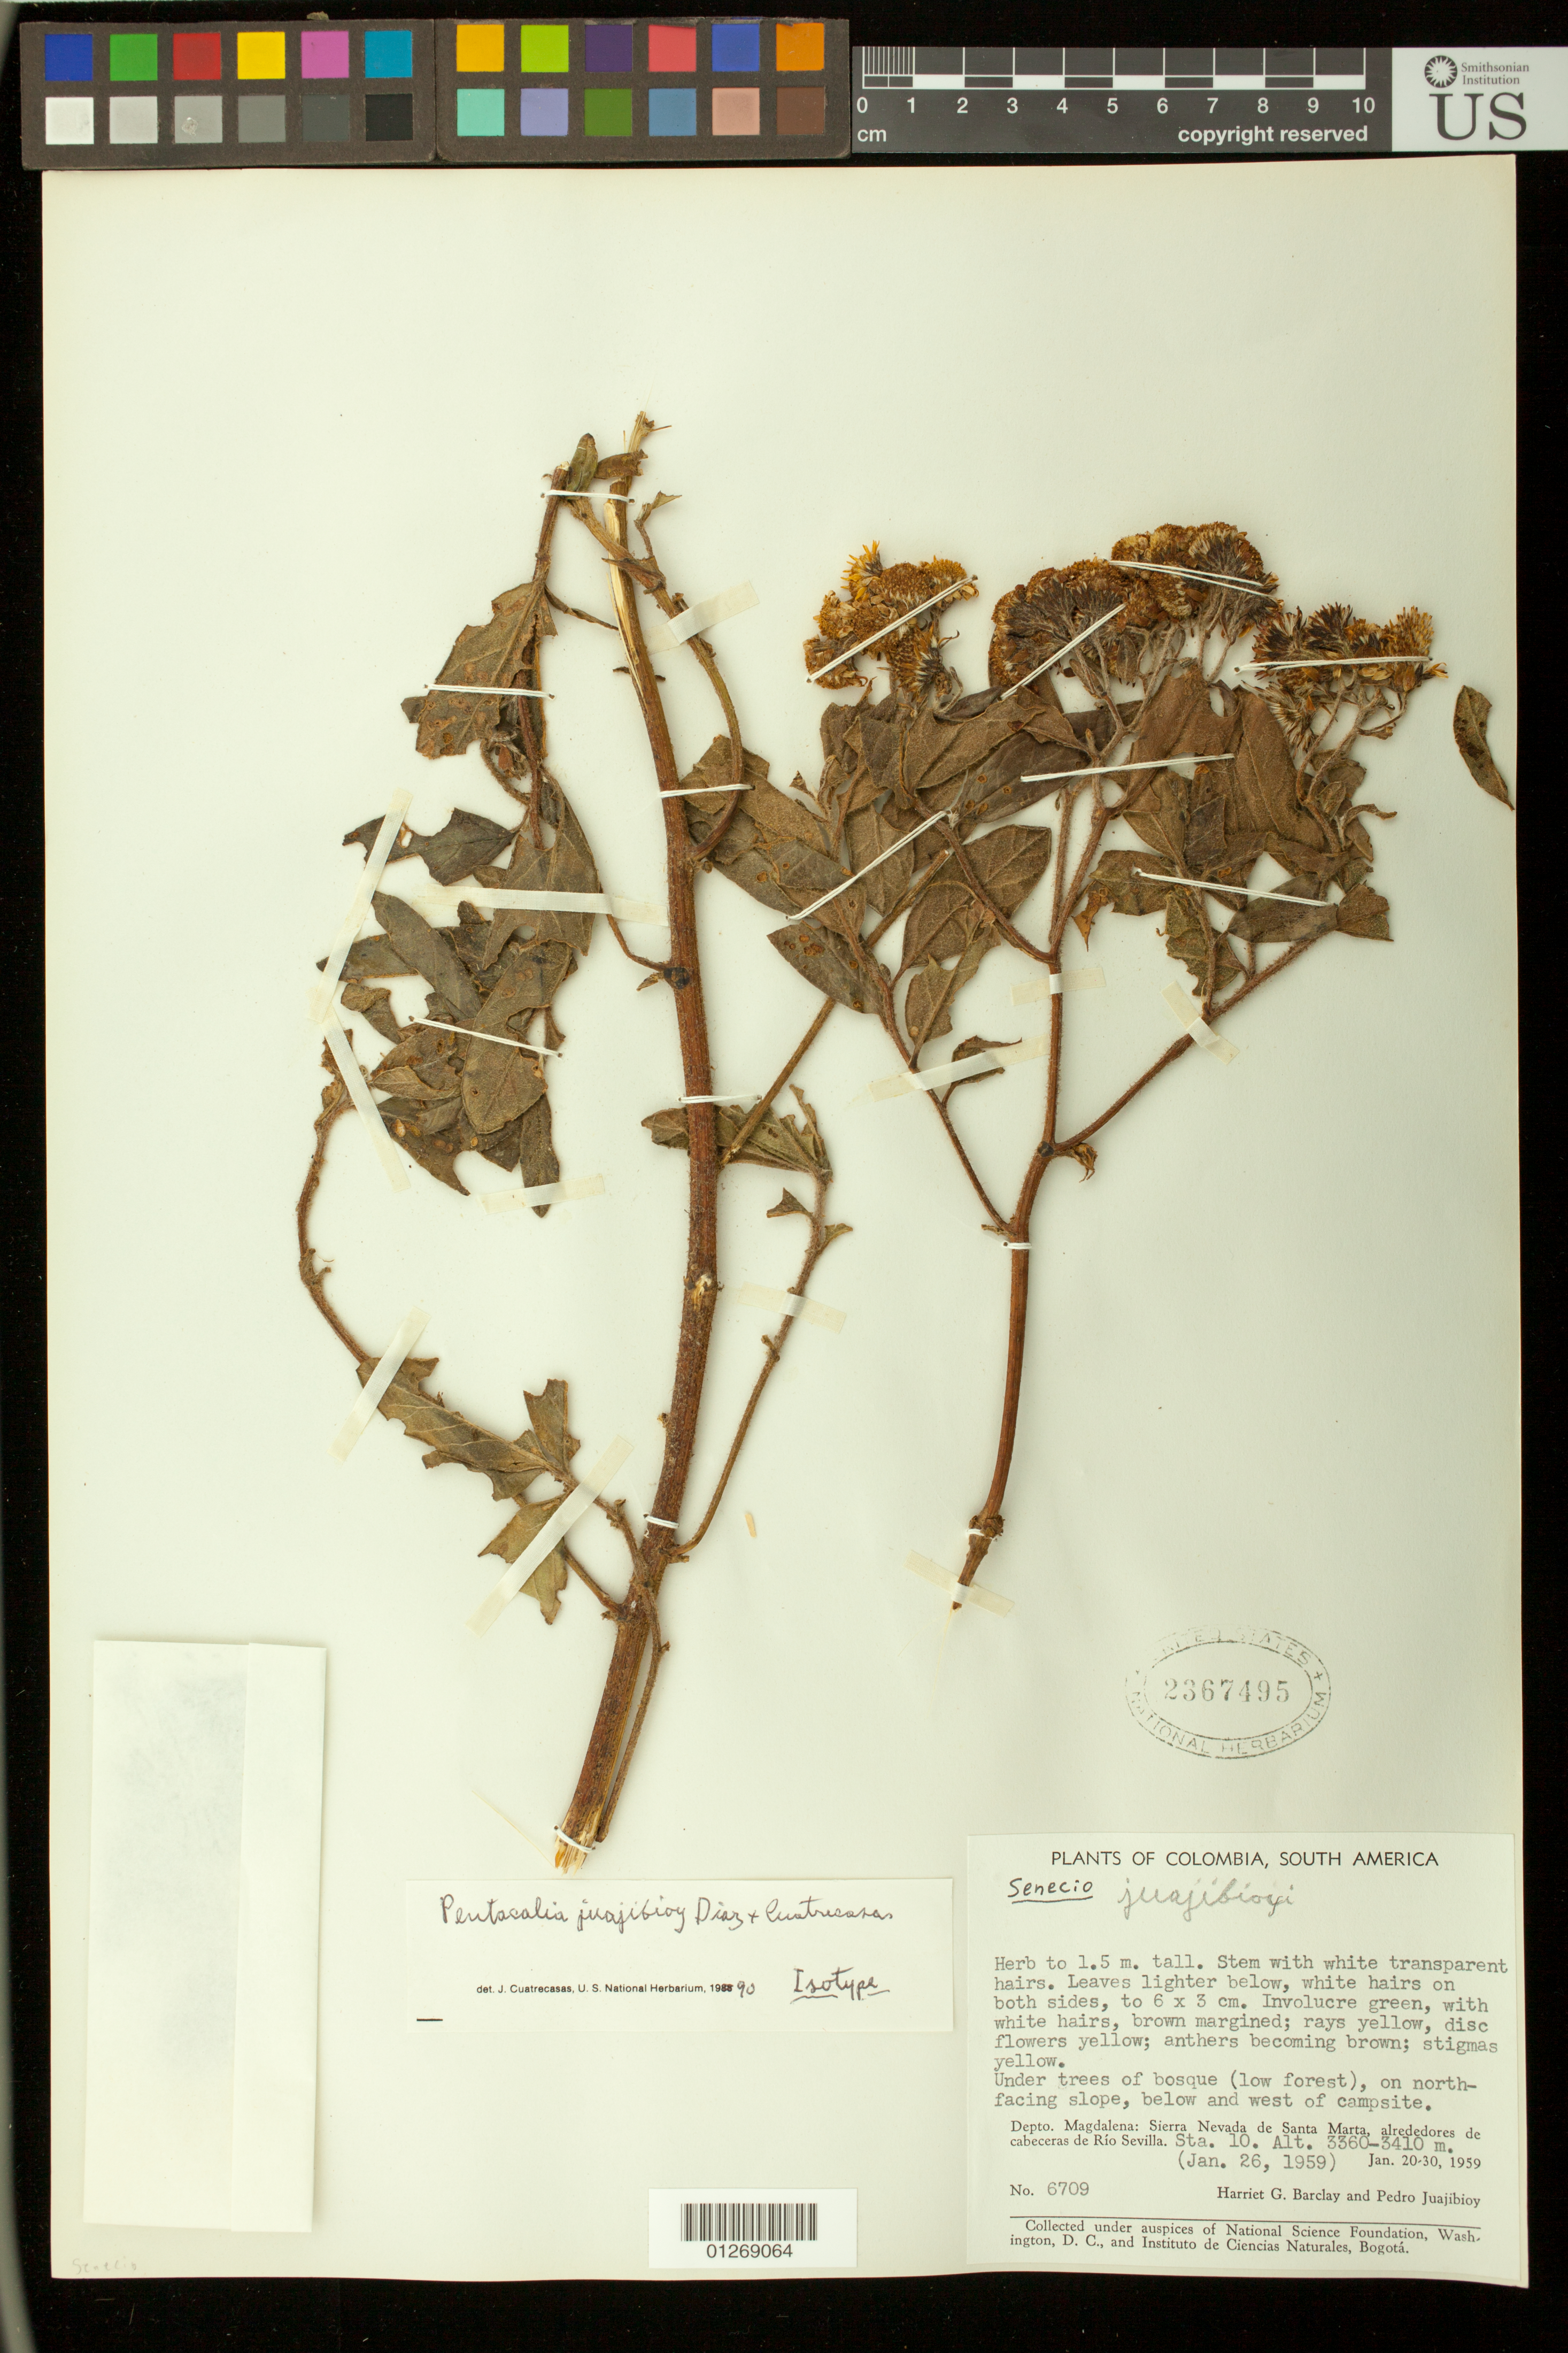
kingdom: Plantae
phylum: Tracheophyta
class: Magnoliopsida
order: Asterales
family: Asteraceae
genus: Pentacalia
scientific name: Pentacalia juajibioyi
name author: S. Díaz & Cuatrec.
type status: Isotype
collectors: H. G. Barclay & P. Juajibioy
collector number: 6709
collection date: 1959-01-26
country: Colombia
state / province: Magdalena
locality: Dept. Magdalena: Sierra Nevada de Santa Marta, alrededores de cabeceras de Río Sevilla. Sta. 10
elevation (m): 3360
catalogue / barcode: US 2367495